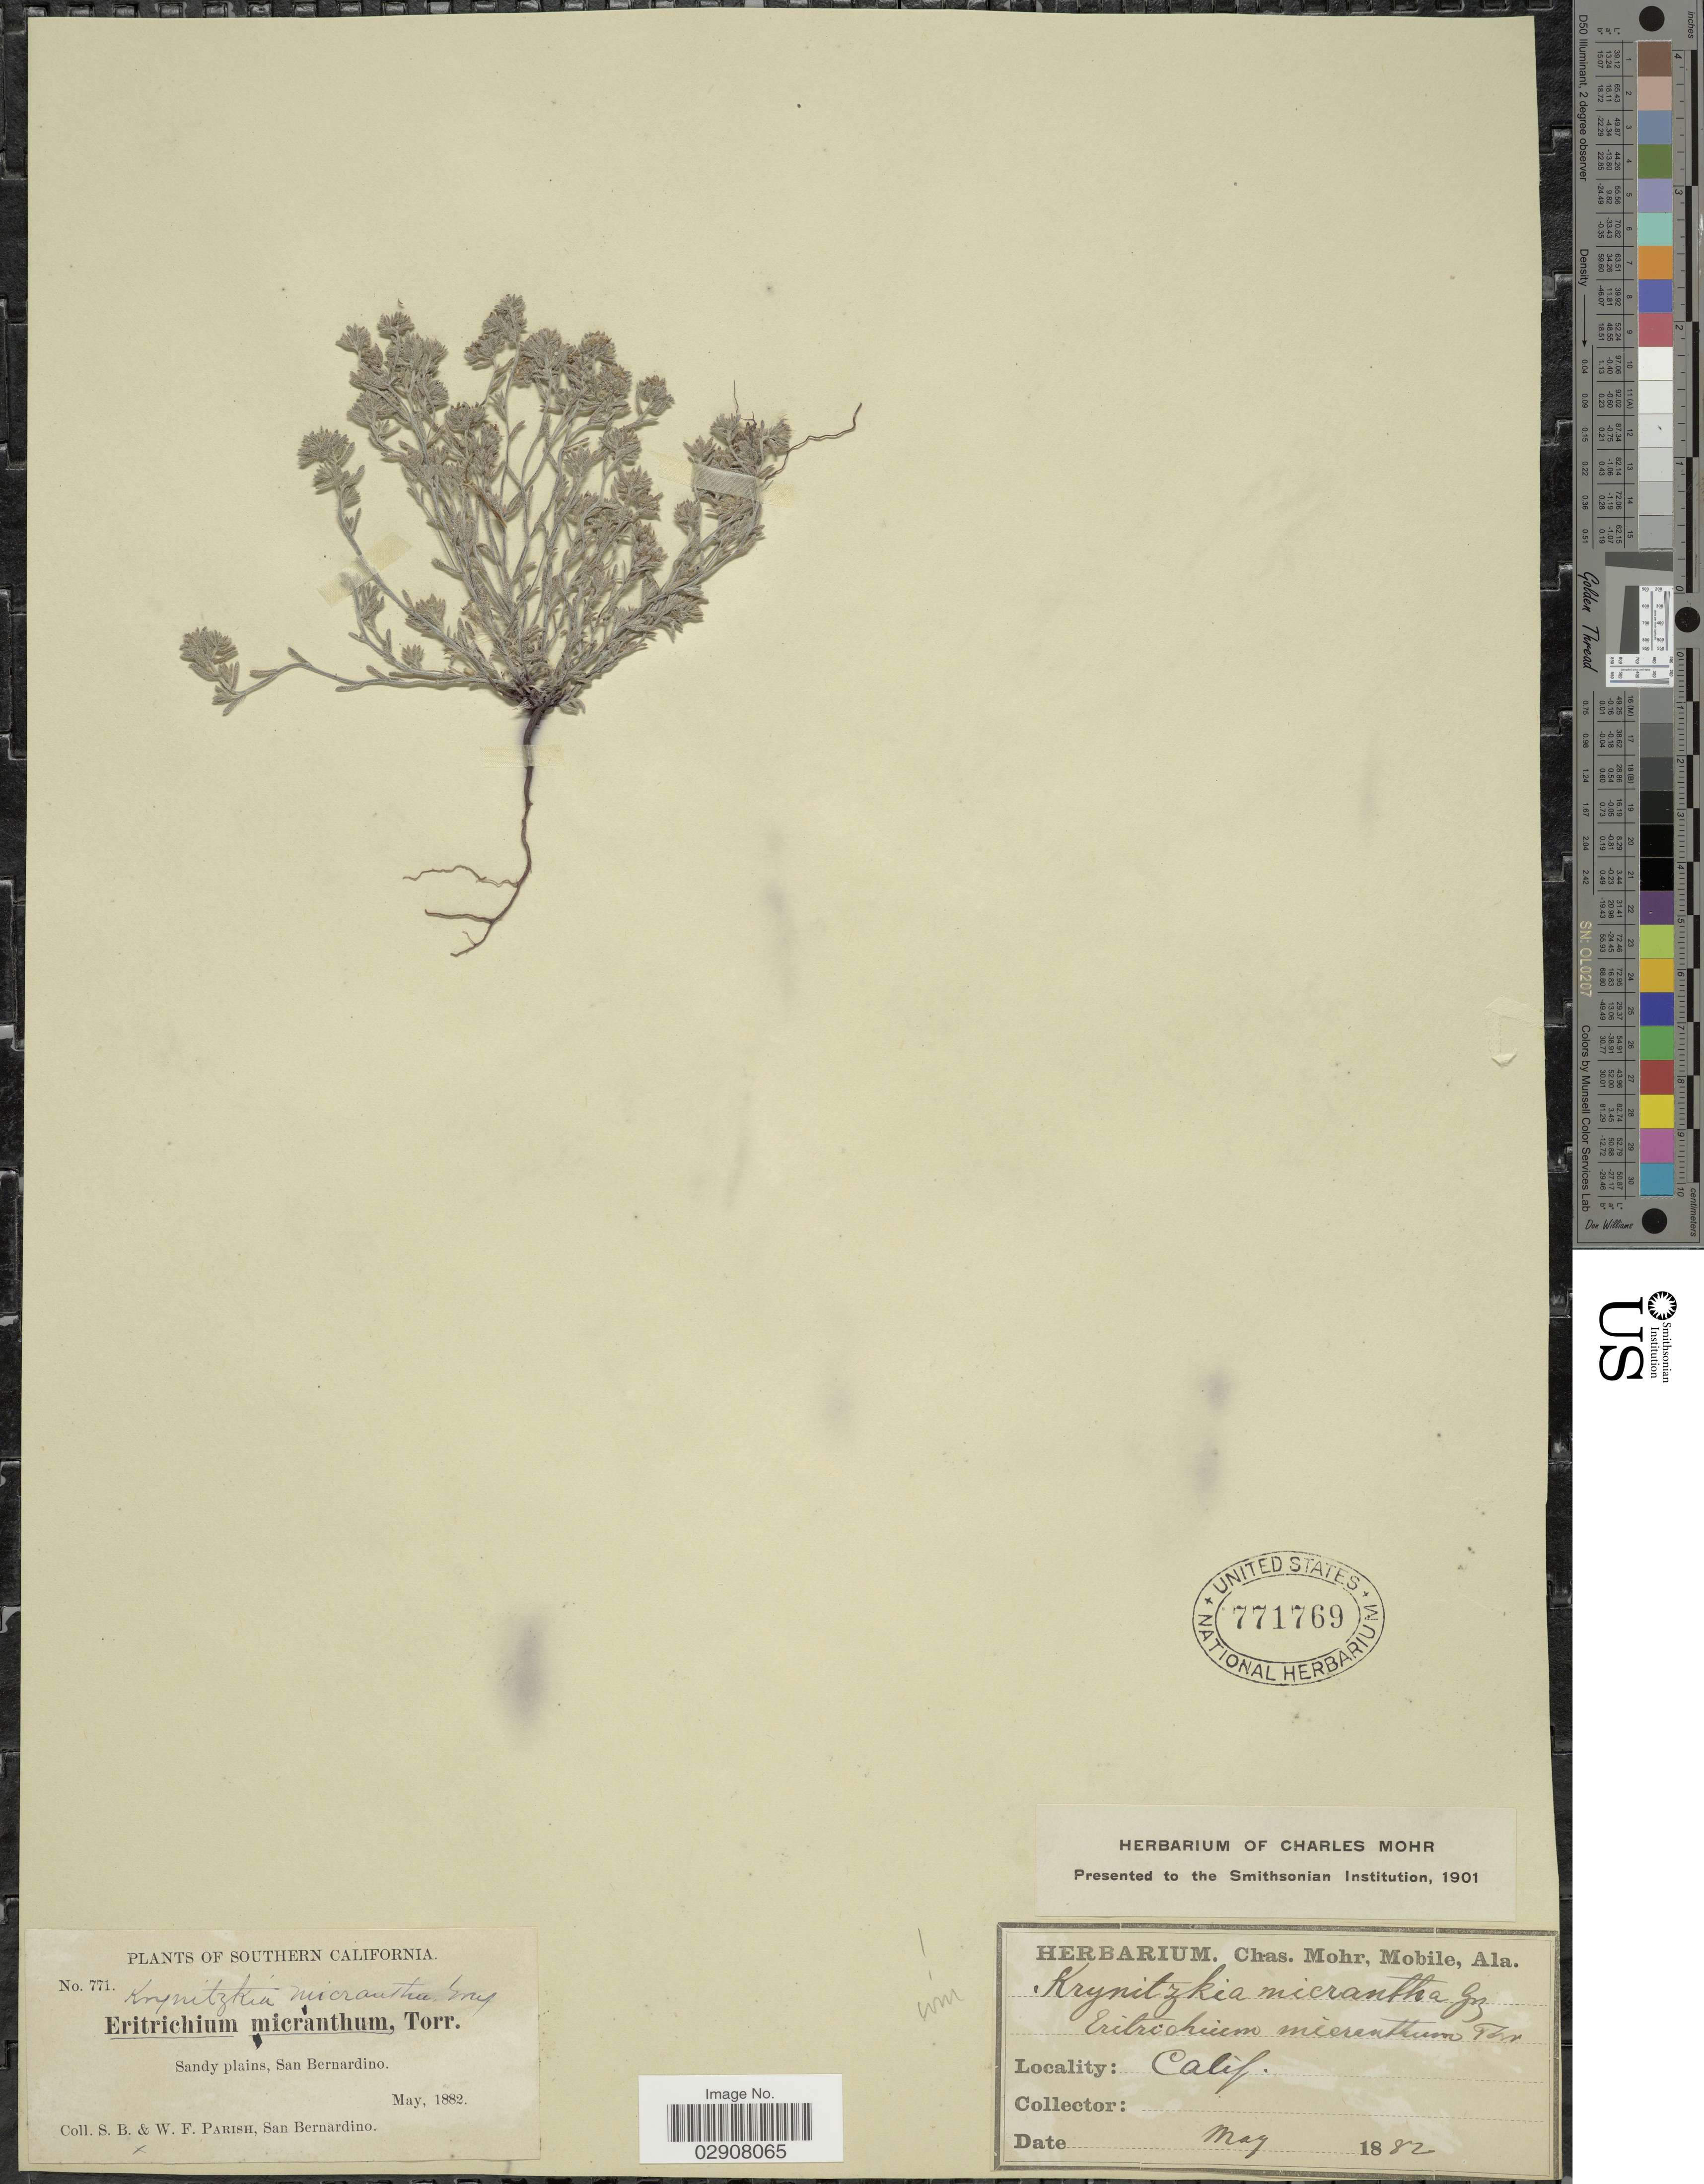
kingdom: Plantae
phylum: Tracheophyta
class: Magnoliopsida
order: Boraginales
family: Boraginaceae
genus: Cryptantha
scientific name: Cryptantha micrantha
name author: (Torr.) I.M. Johnst.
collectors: S. B. Parish & W. F. Parish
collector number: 771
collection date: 1882-05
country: United States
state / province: California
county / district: San Bernardino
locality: Southern California. Sandy plains, San Bernardino.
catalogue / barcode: US 771769